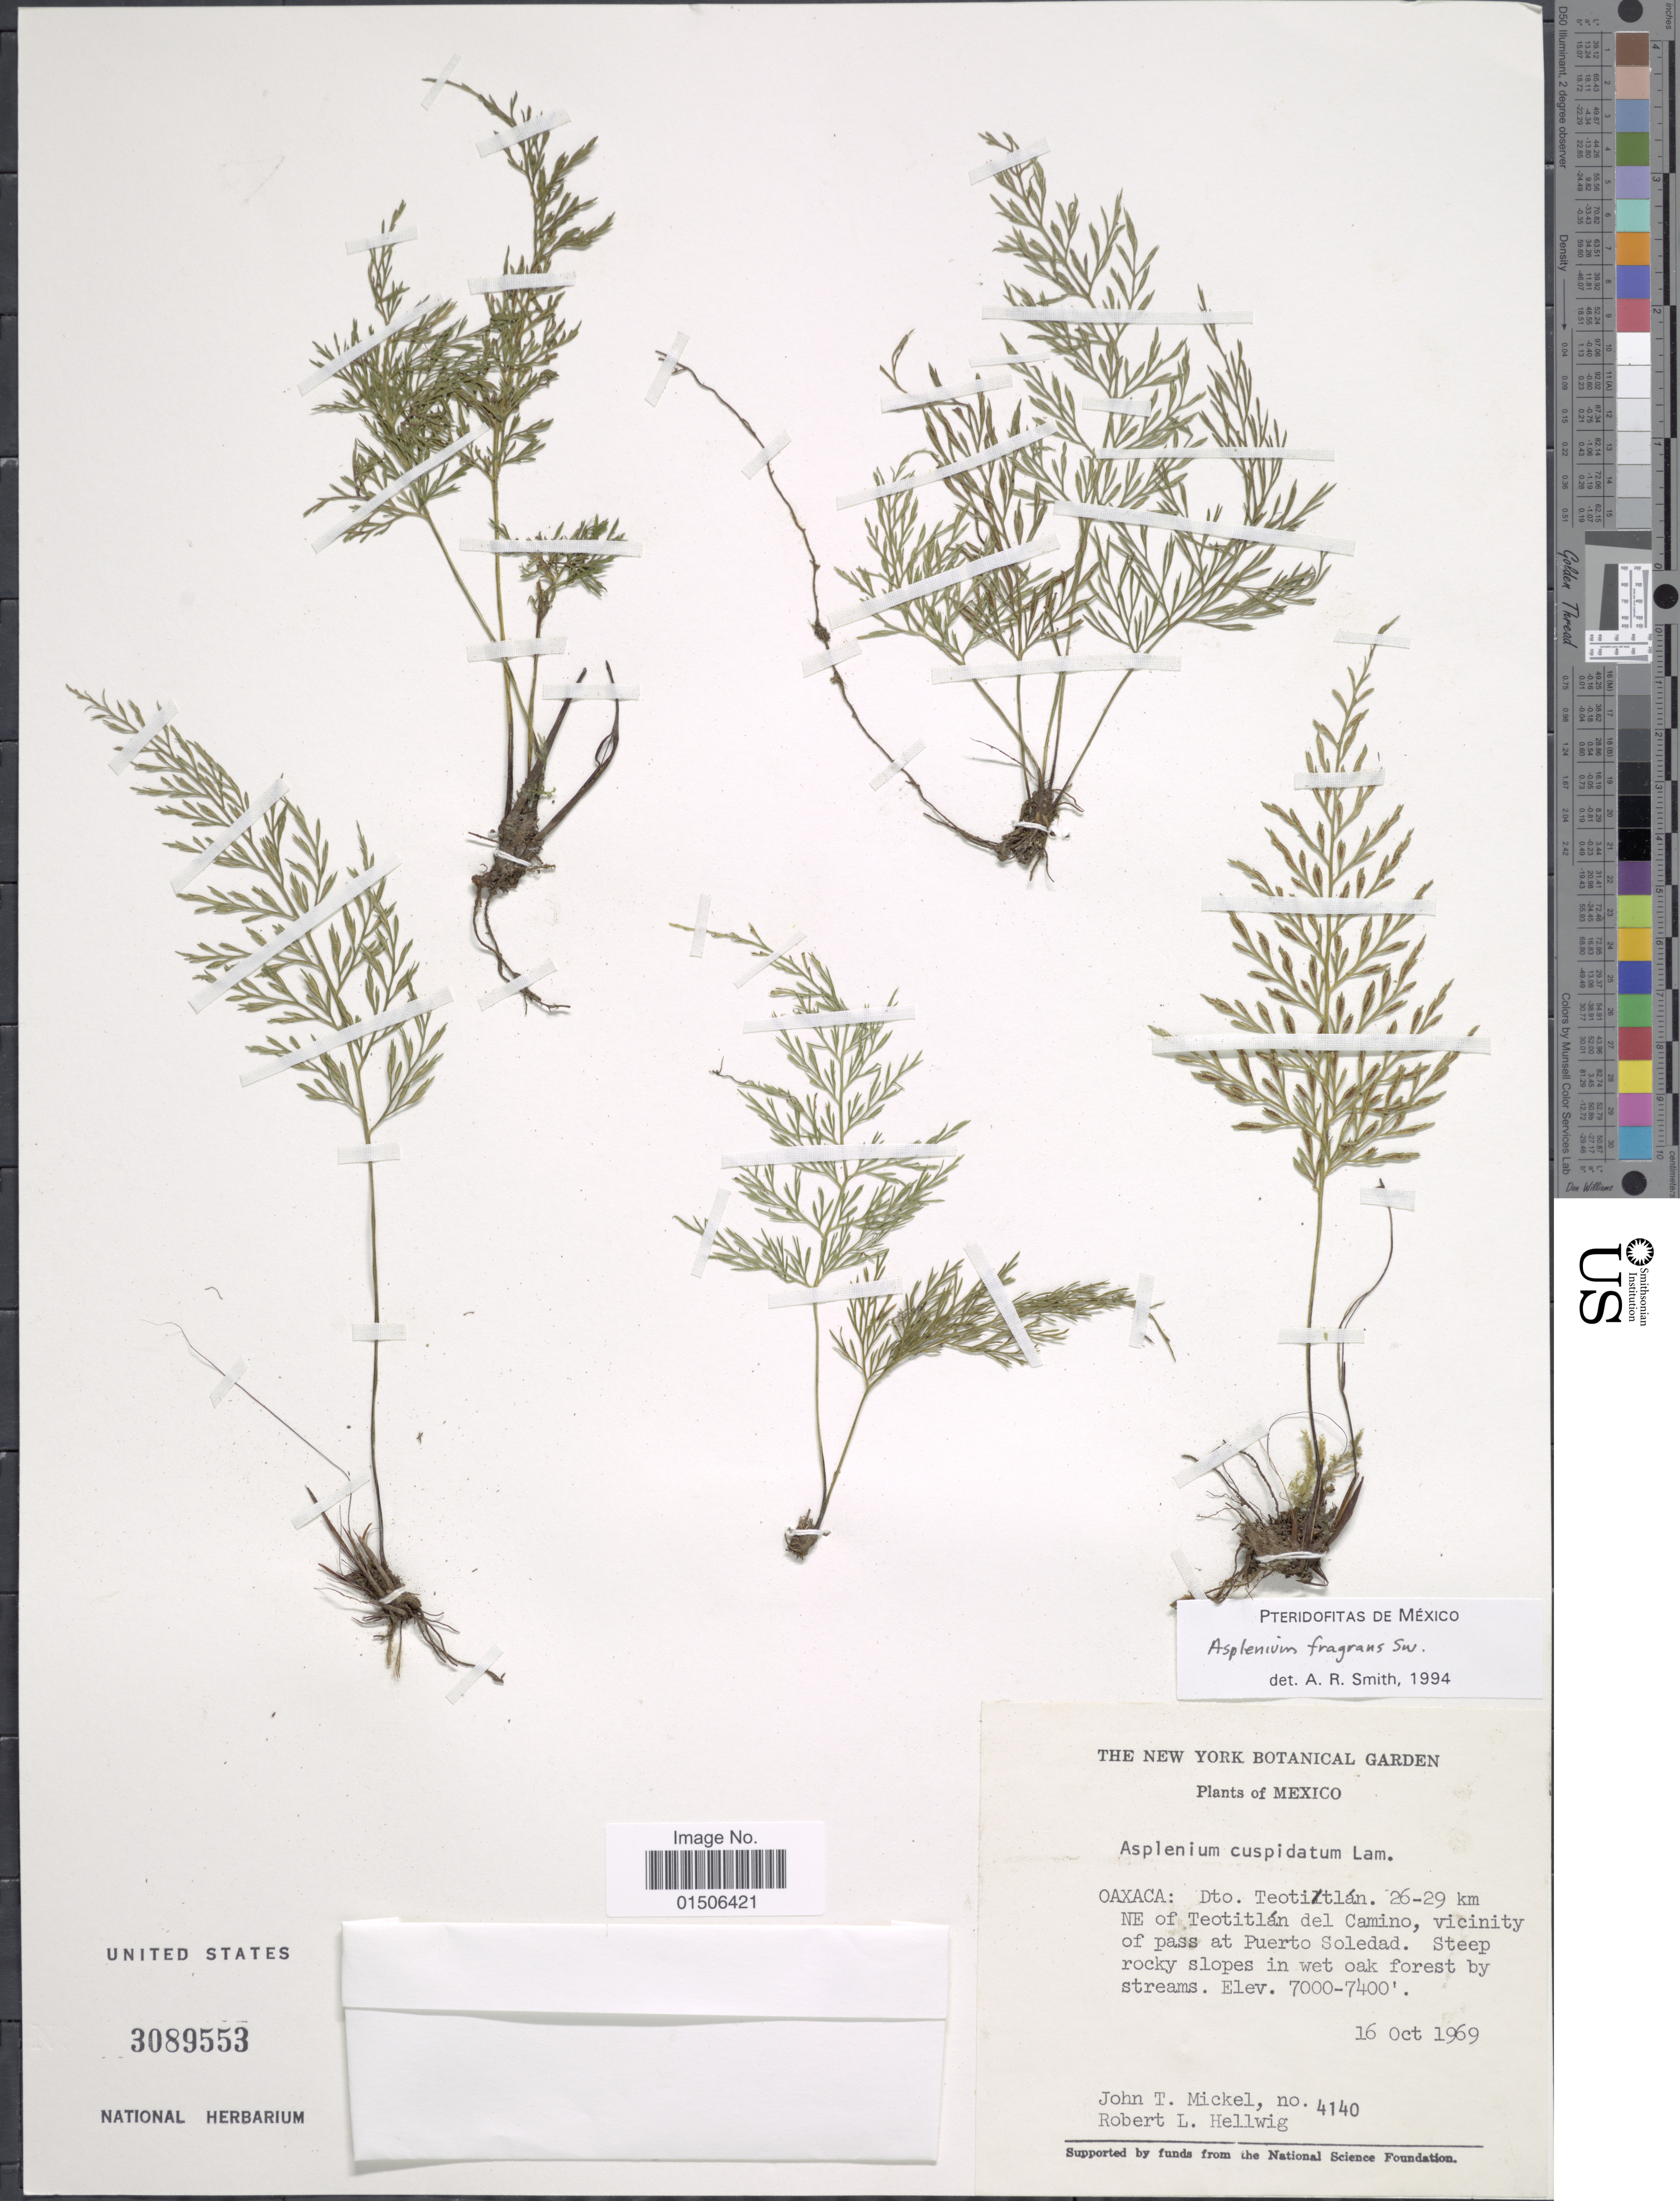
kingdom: Plantae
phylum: Tracheophyta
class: Polypodiopsida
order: Polypodiales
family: Aspleniaceae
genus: Asplenium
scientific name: Asplenium fragrans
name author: Sw.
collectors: J. T. Mickel & R. Hellwig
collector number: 4140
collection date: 1969-10-16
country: Mexico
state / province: Oaxaca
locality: Dto Teotitlán. 26-29 km NE of Teotitlán del Camino, vicinity of pass at Puerto Soledad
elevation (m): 2134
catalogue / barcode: US 3089553